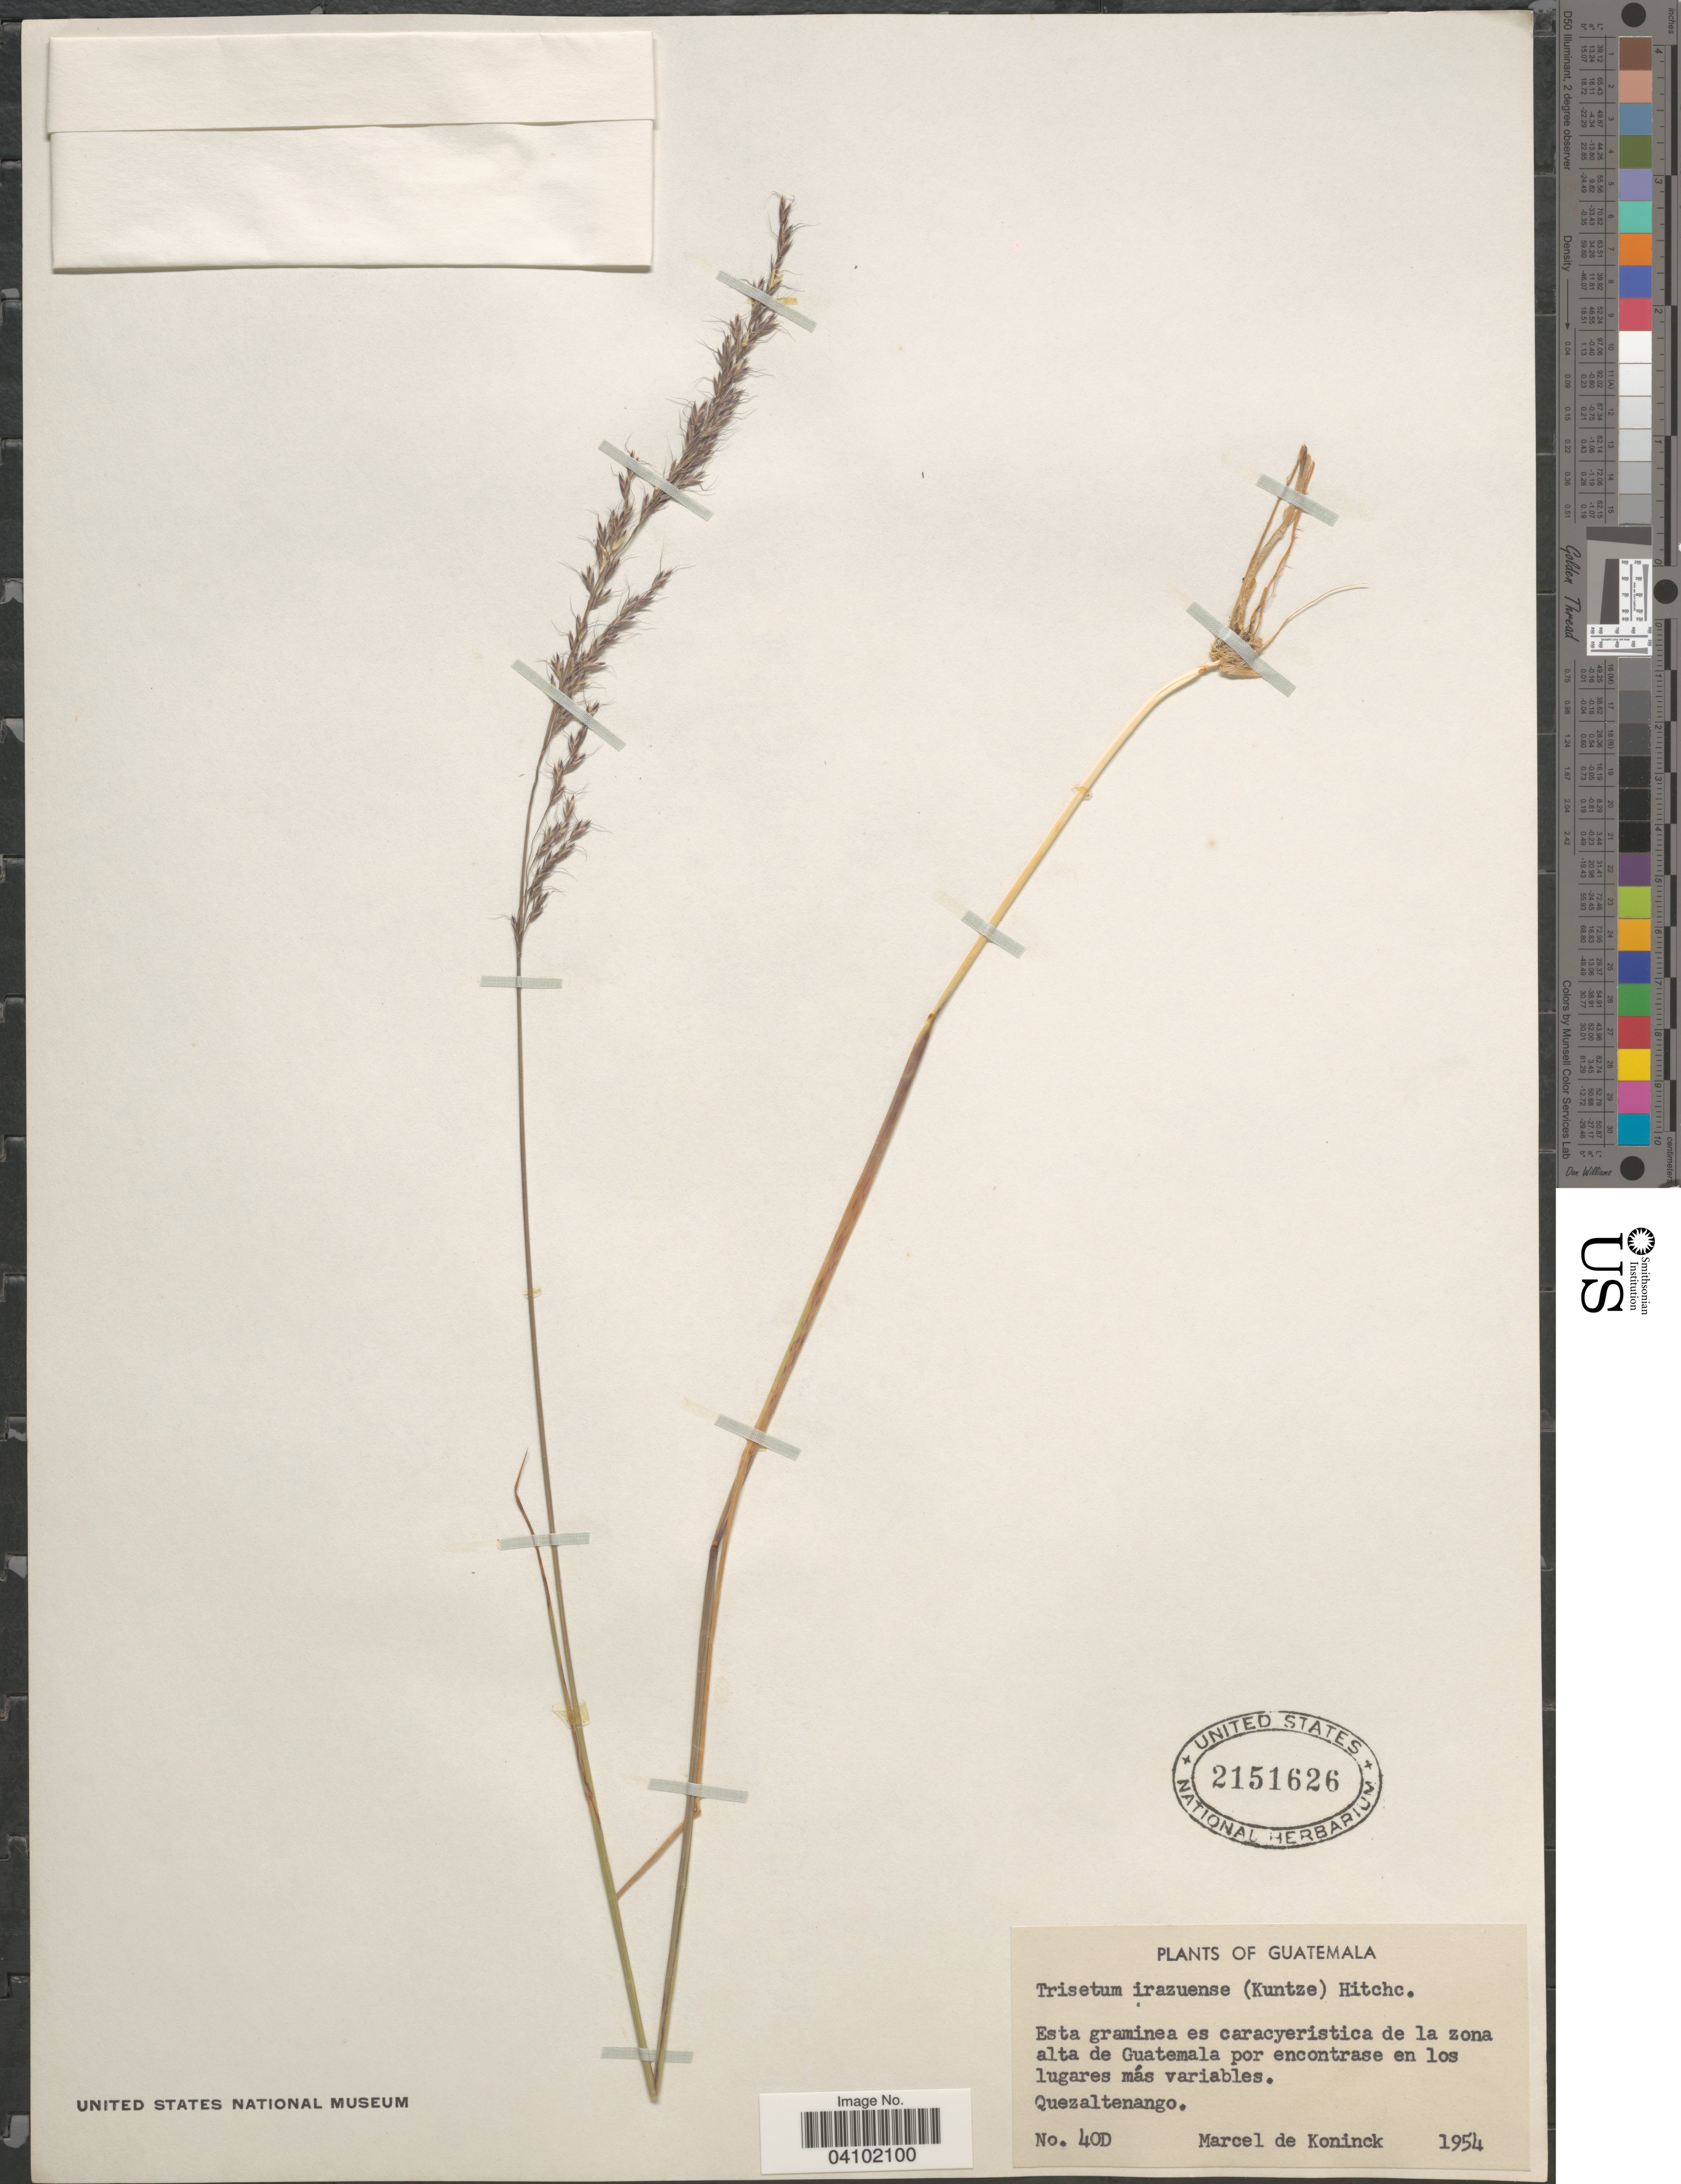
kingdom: Plantae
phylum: Tracheophyta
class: Liliopsida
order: Poales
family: Poaceae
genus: Peyritschia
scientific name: Peyritschia irazuensis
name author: (Kuntze) P.M. Peterson et al.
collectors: M. Koninck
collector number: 40D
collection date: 1954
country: Guatemala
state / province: Quetzaltenango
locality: La zona alta de Guatemala por encontrase en los lugares más variables.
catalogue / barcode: US 2151626